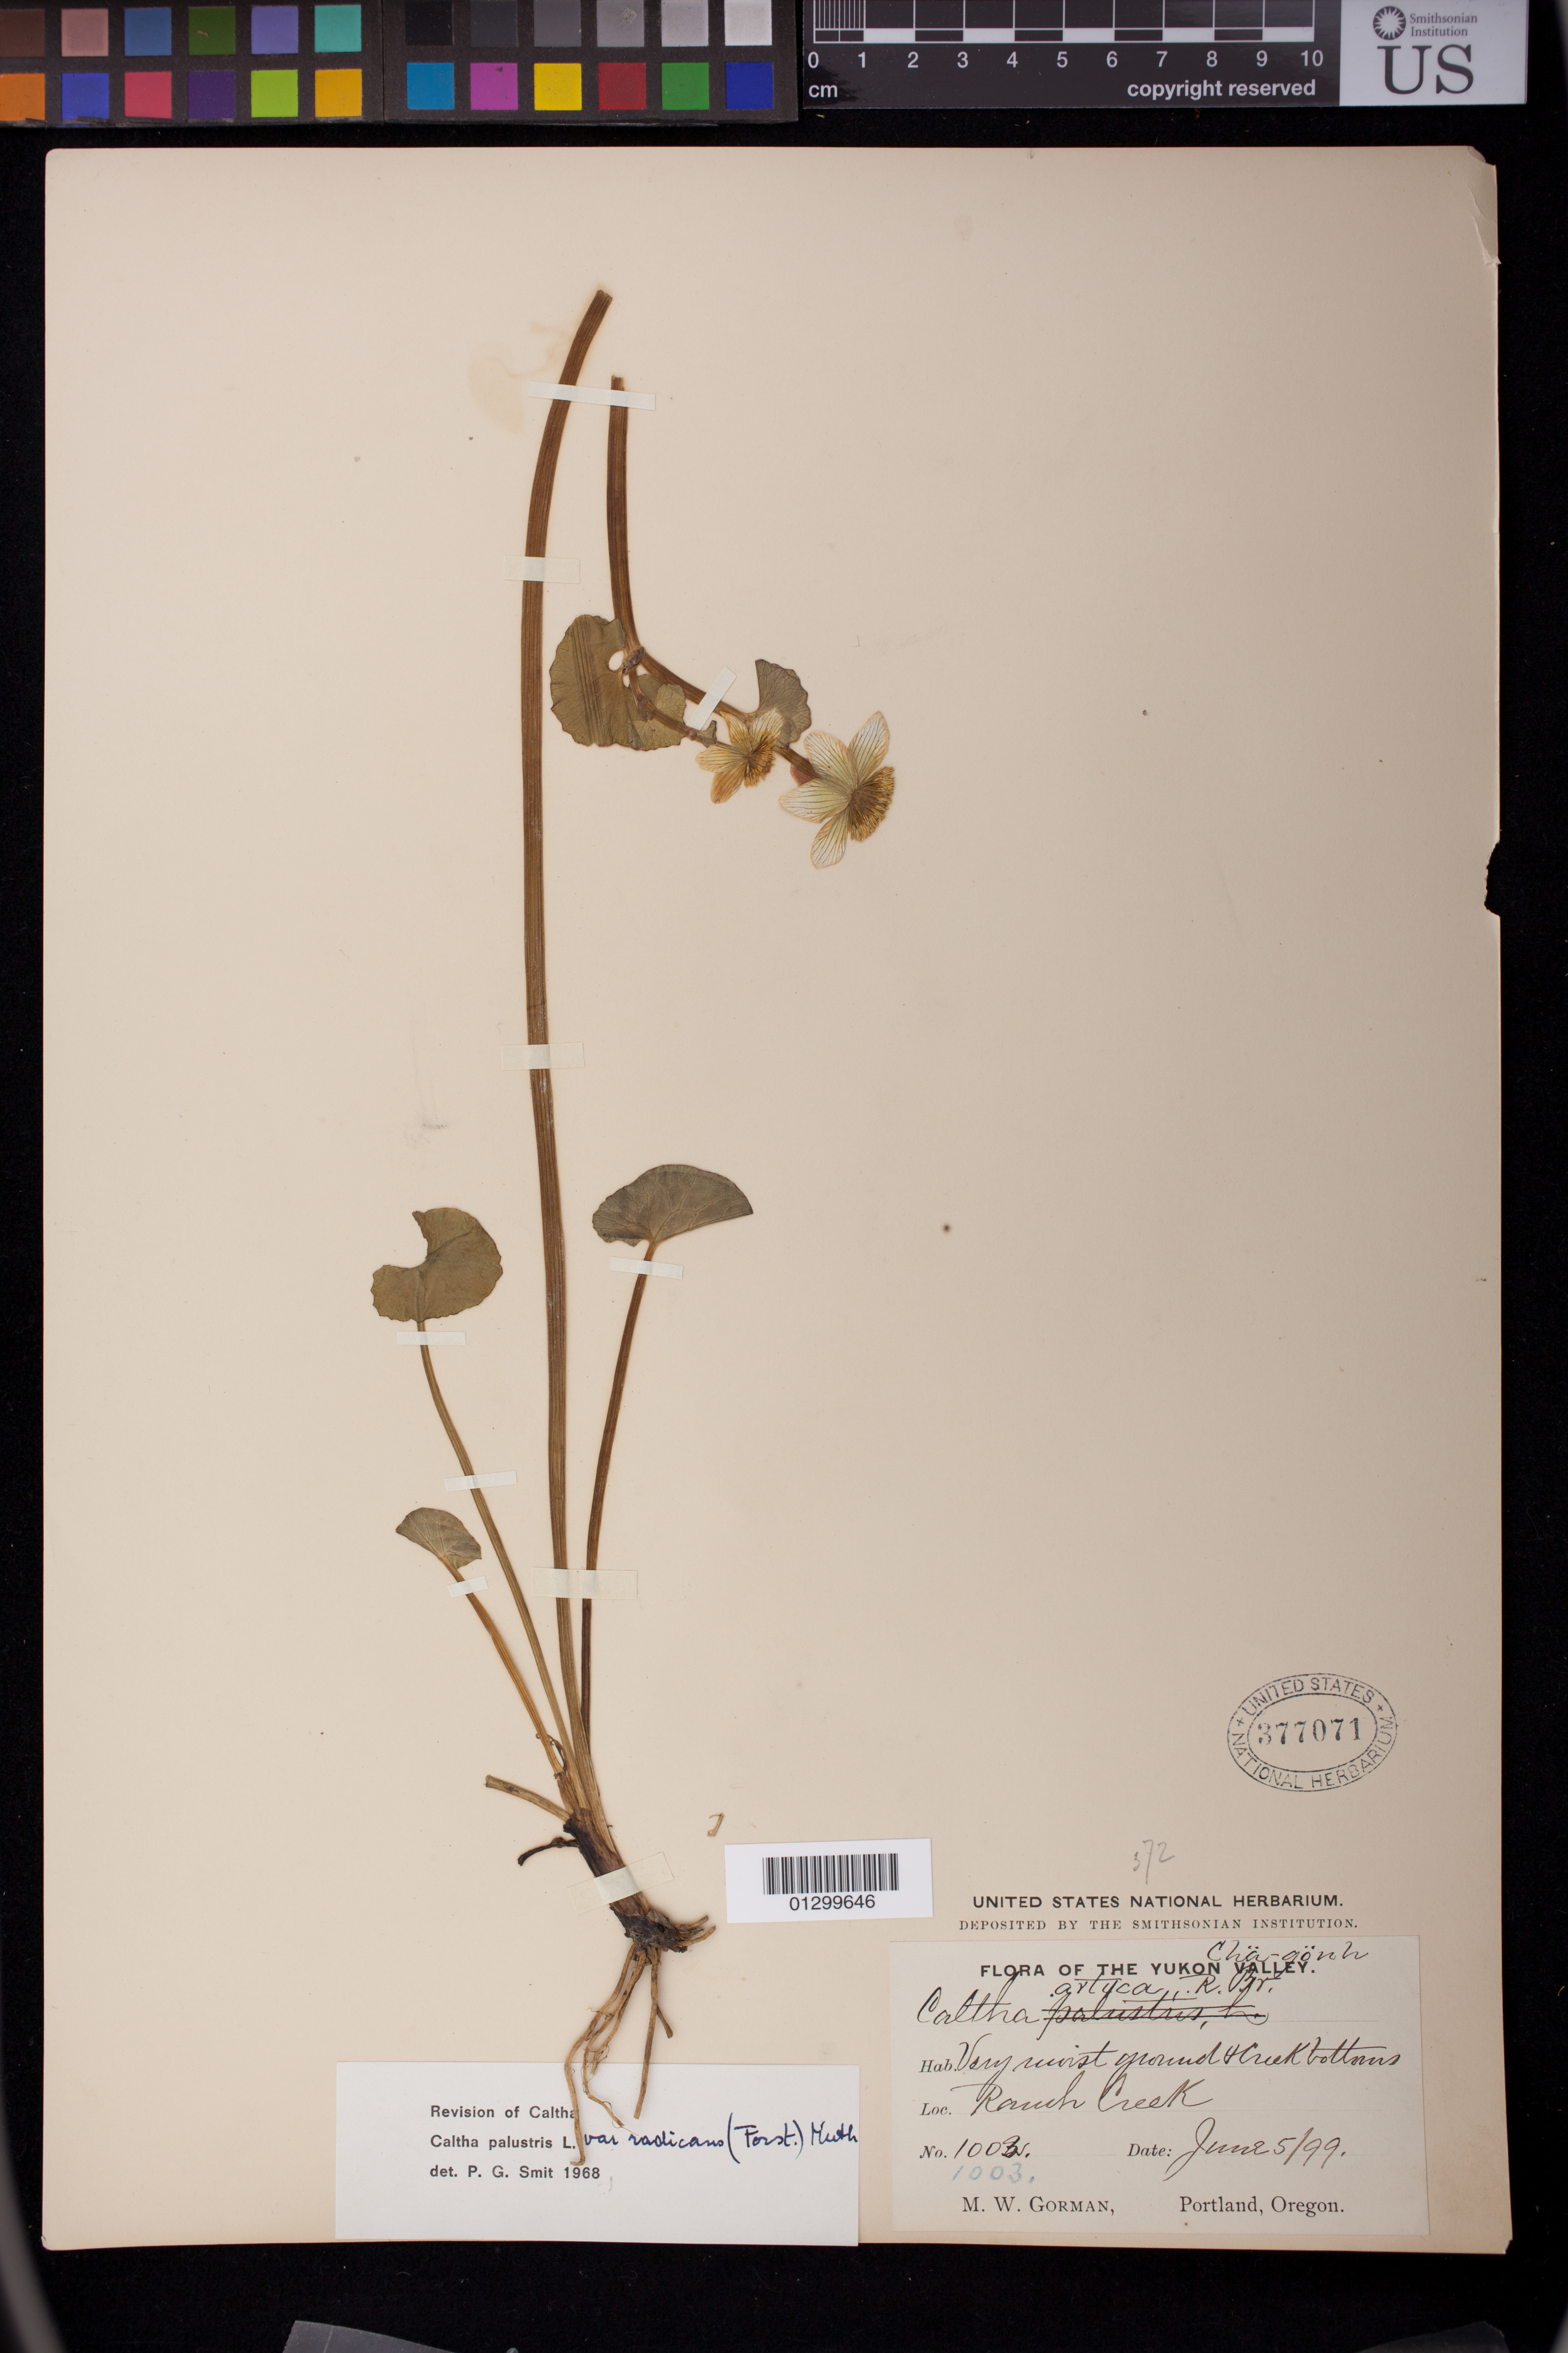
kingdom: Plantae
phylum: Tracheophyta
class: Magnoliopsida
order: Ranunculales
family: Ranunculaceae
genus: Caltha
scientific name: Caltha palustris var. radicans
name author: (T.F. Forst) Beck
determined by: Smit, P. G.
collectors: M. W. Gorman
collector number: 1003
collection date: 1899-06-05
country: Canada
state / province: British Columbia / Yukon Territory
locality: Ranch Creek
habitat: Very moist ground and creek bottoms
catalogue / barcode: US 377071